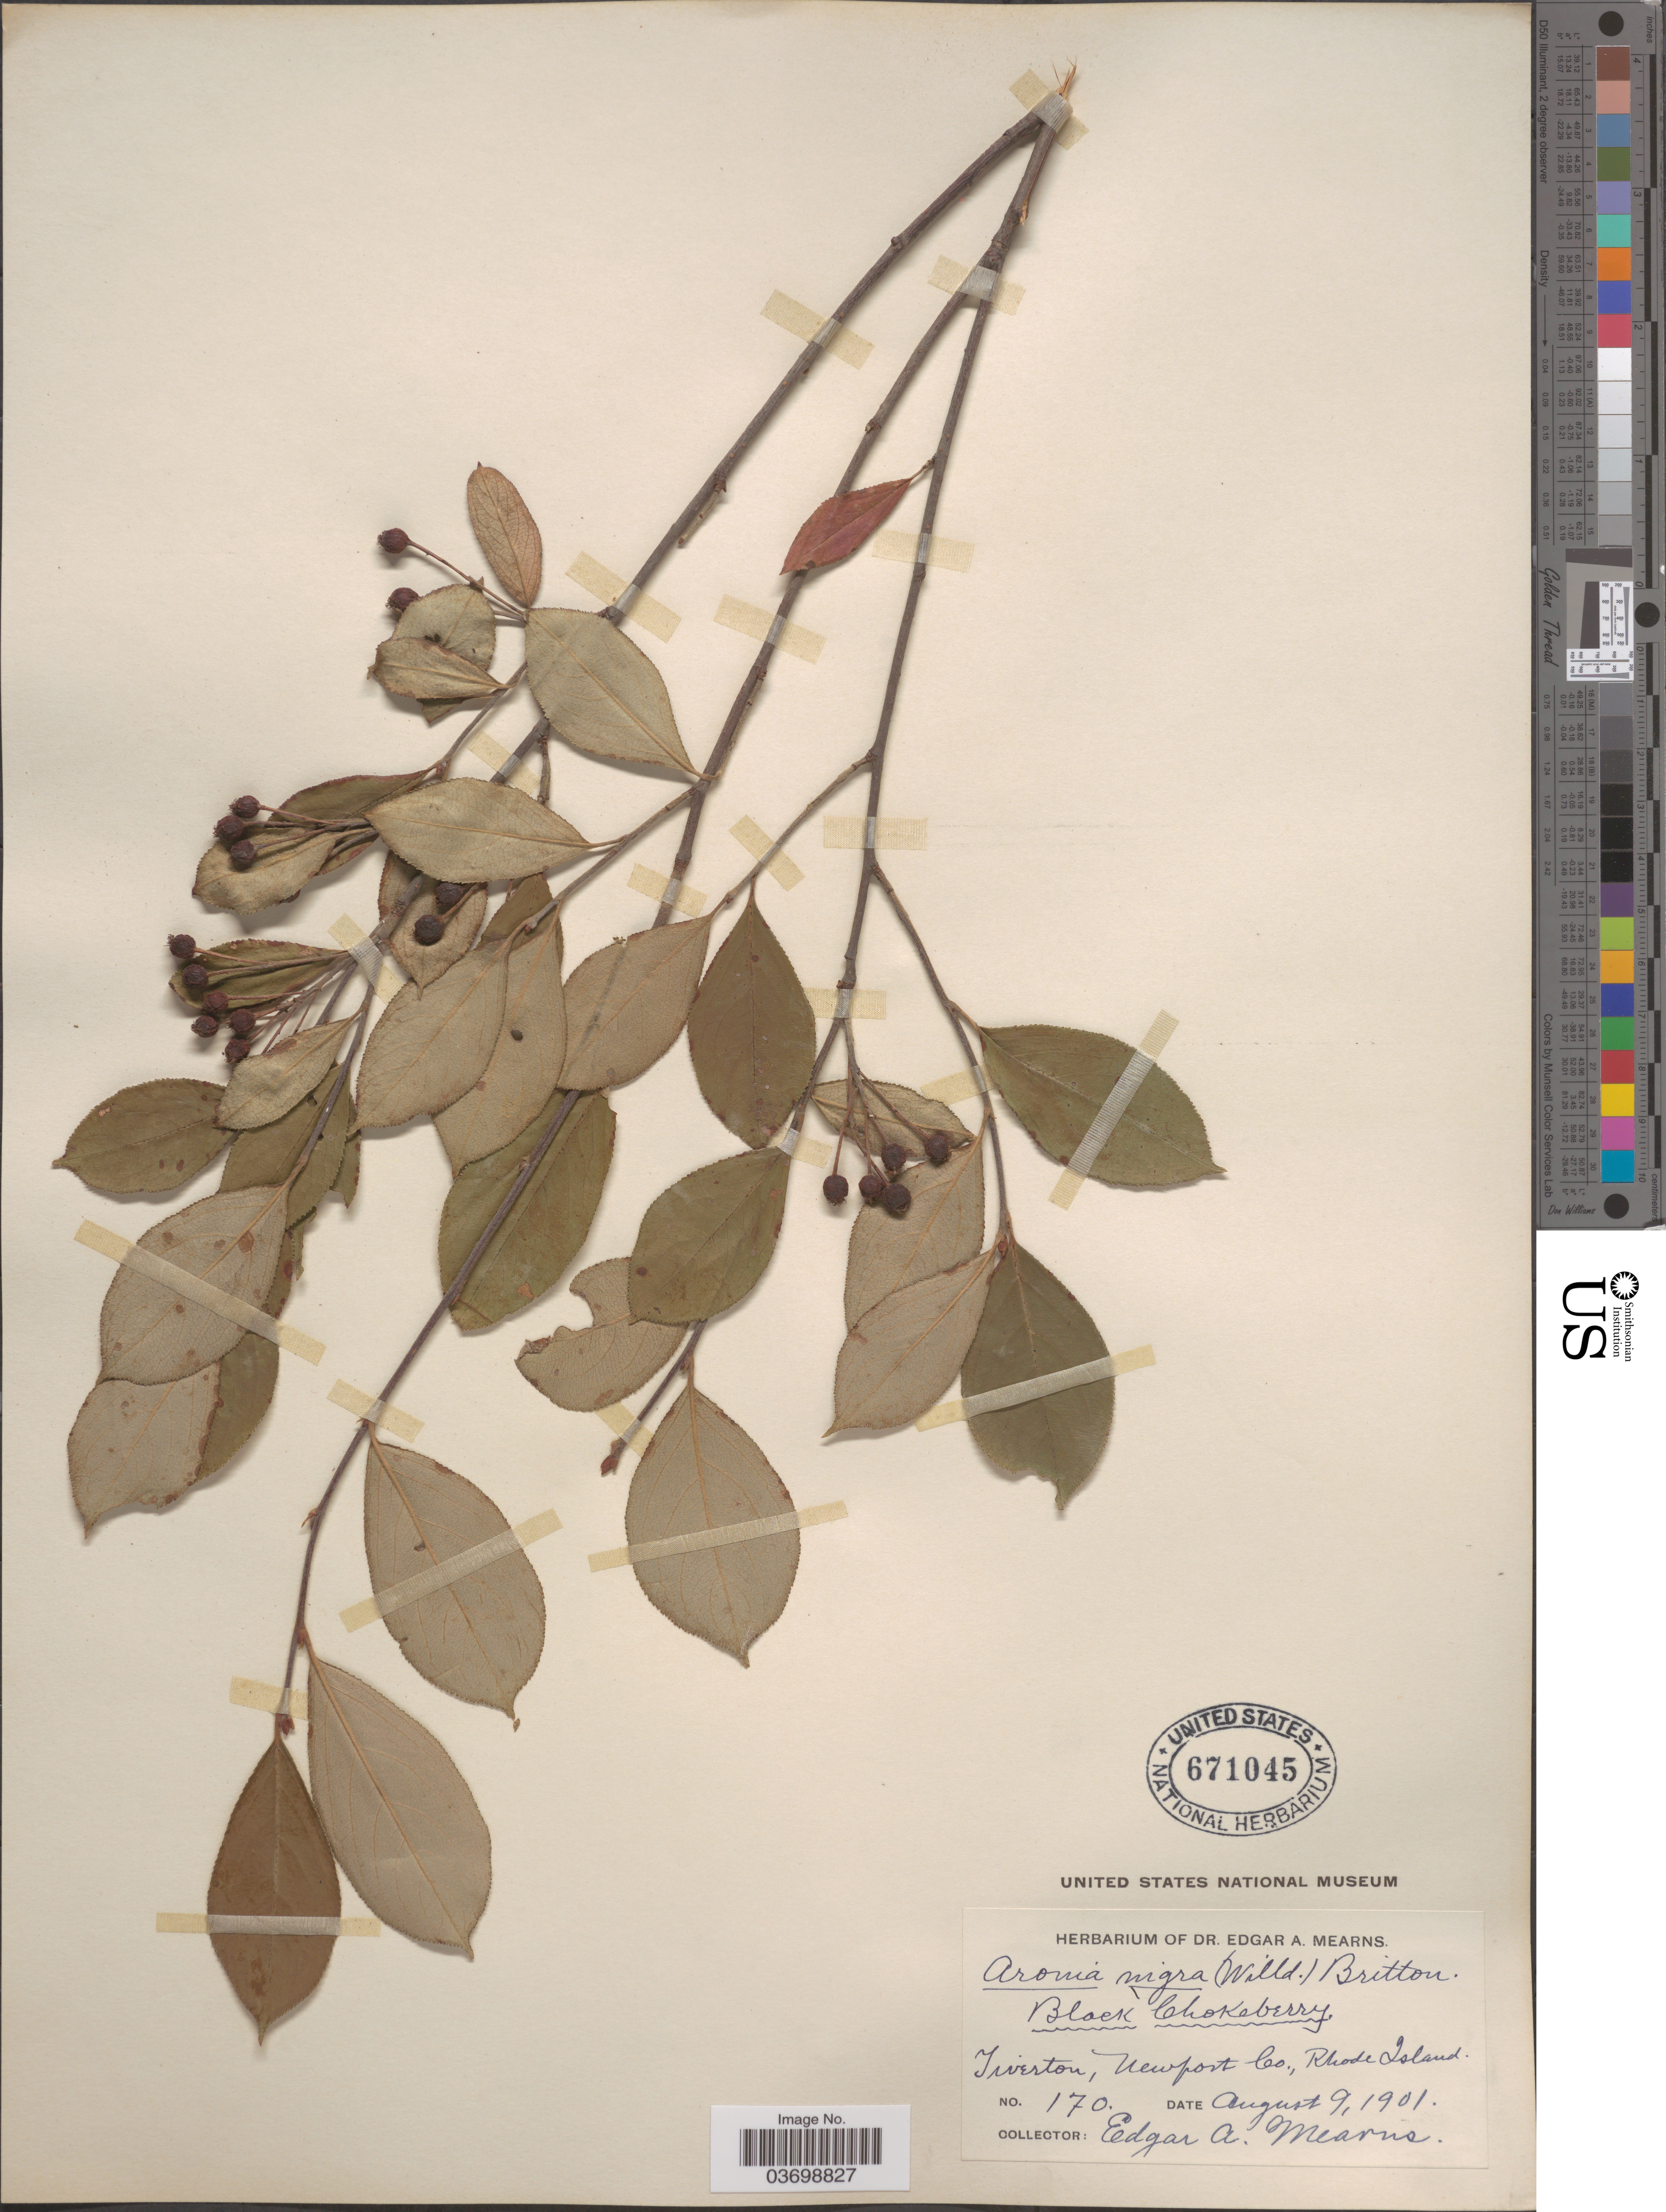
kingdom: Plantae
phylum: Tracheophyta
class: Magnoliopsida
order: Rosales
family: Rosaceae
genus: Aronia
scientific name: Aronia arbutifolia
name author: (L.) Pers.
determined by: Strong, M. T., (US), Smithsonian Institution - National Museum of Natural History (UNITED STATES)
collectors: E. A. Mearns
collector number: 170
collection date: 1901-08-09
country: United States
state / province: Rhode Island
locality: Tiverton, Newport Co.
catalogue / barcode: US 671045